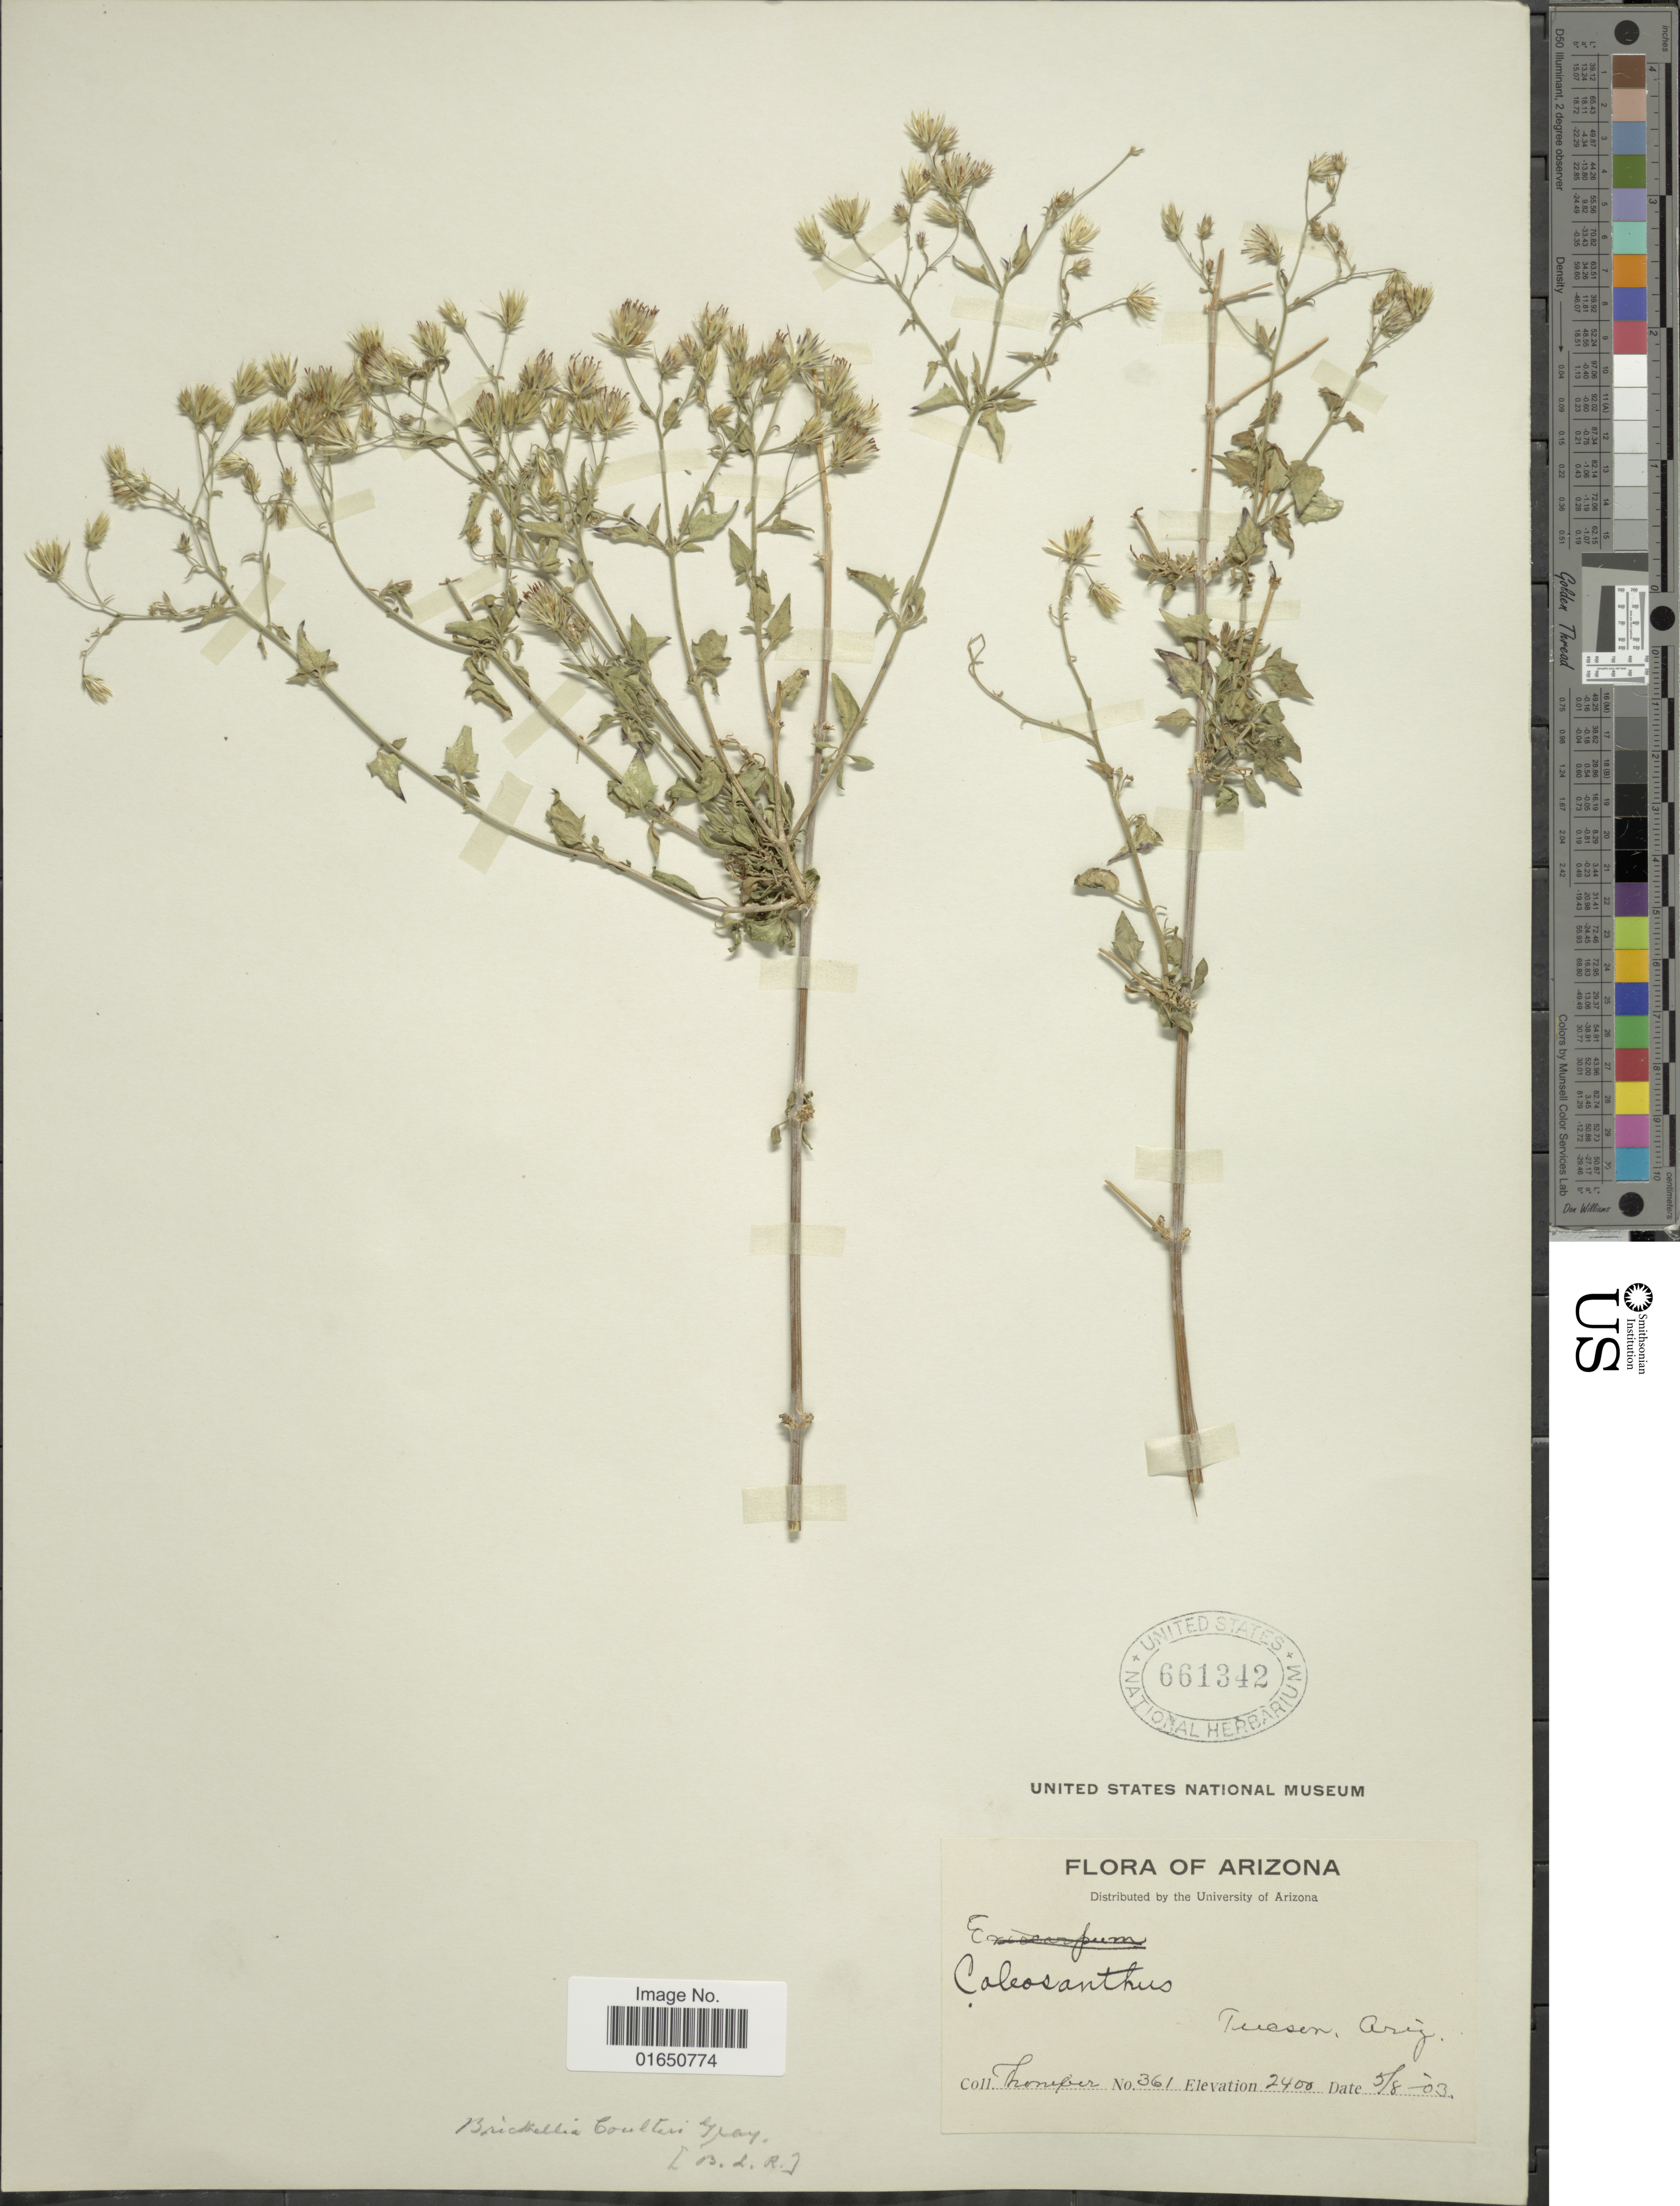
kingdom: Plantae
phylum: Tracheophyta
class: Magnoliopsida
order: Asterales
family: Asteraceae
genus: Brickellia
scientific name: Brickellia coulteri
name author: A. Gray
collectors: J. Thornber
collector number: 361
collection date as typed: Transcribed d/m/y: 8/5/3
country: United States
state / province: Arizona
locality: Tucson. Ariz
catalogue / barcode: US 661342